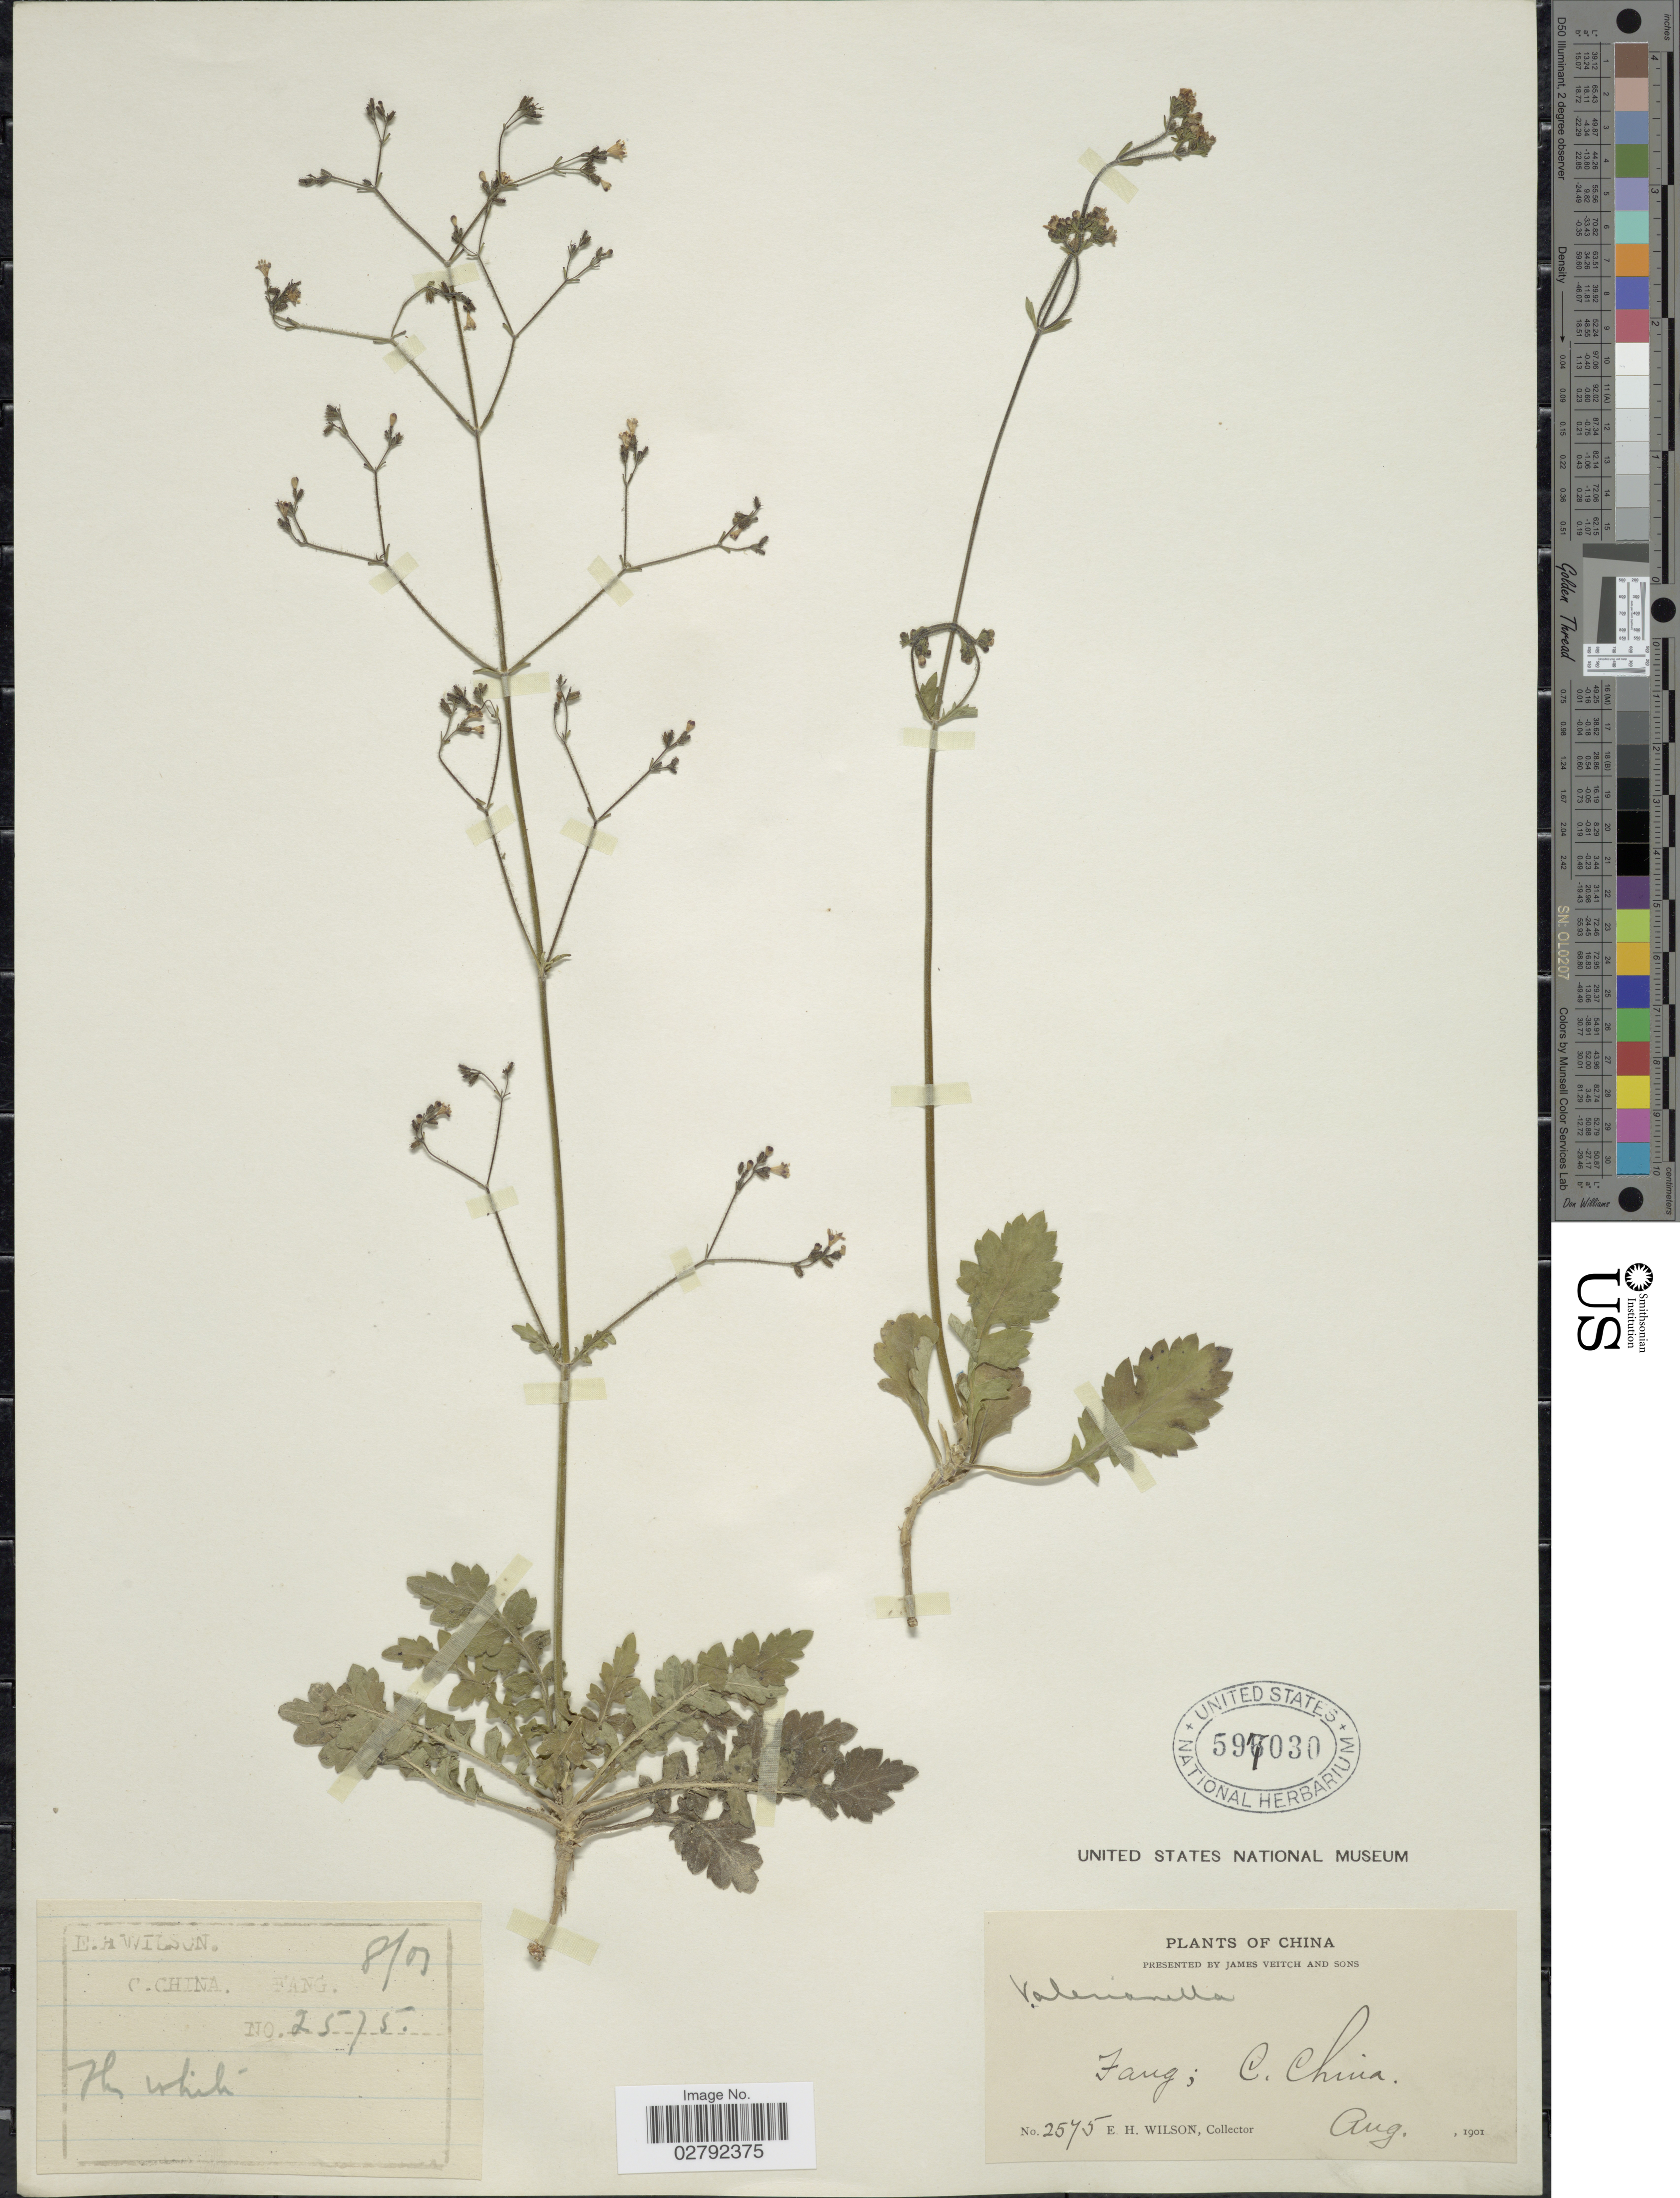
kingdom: Plantae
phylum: Tracheophyta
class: Magnoliopsida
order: Dipsacales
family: Caprifoliaceae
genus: Valerianella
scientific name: Valerianella sp.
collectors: E. Wilson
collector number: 2575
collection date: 1901-08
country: China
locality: Fang; C. China.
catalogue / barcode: US 597030